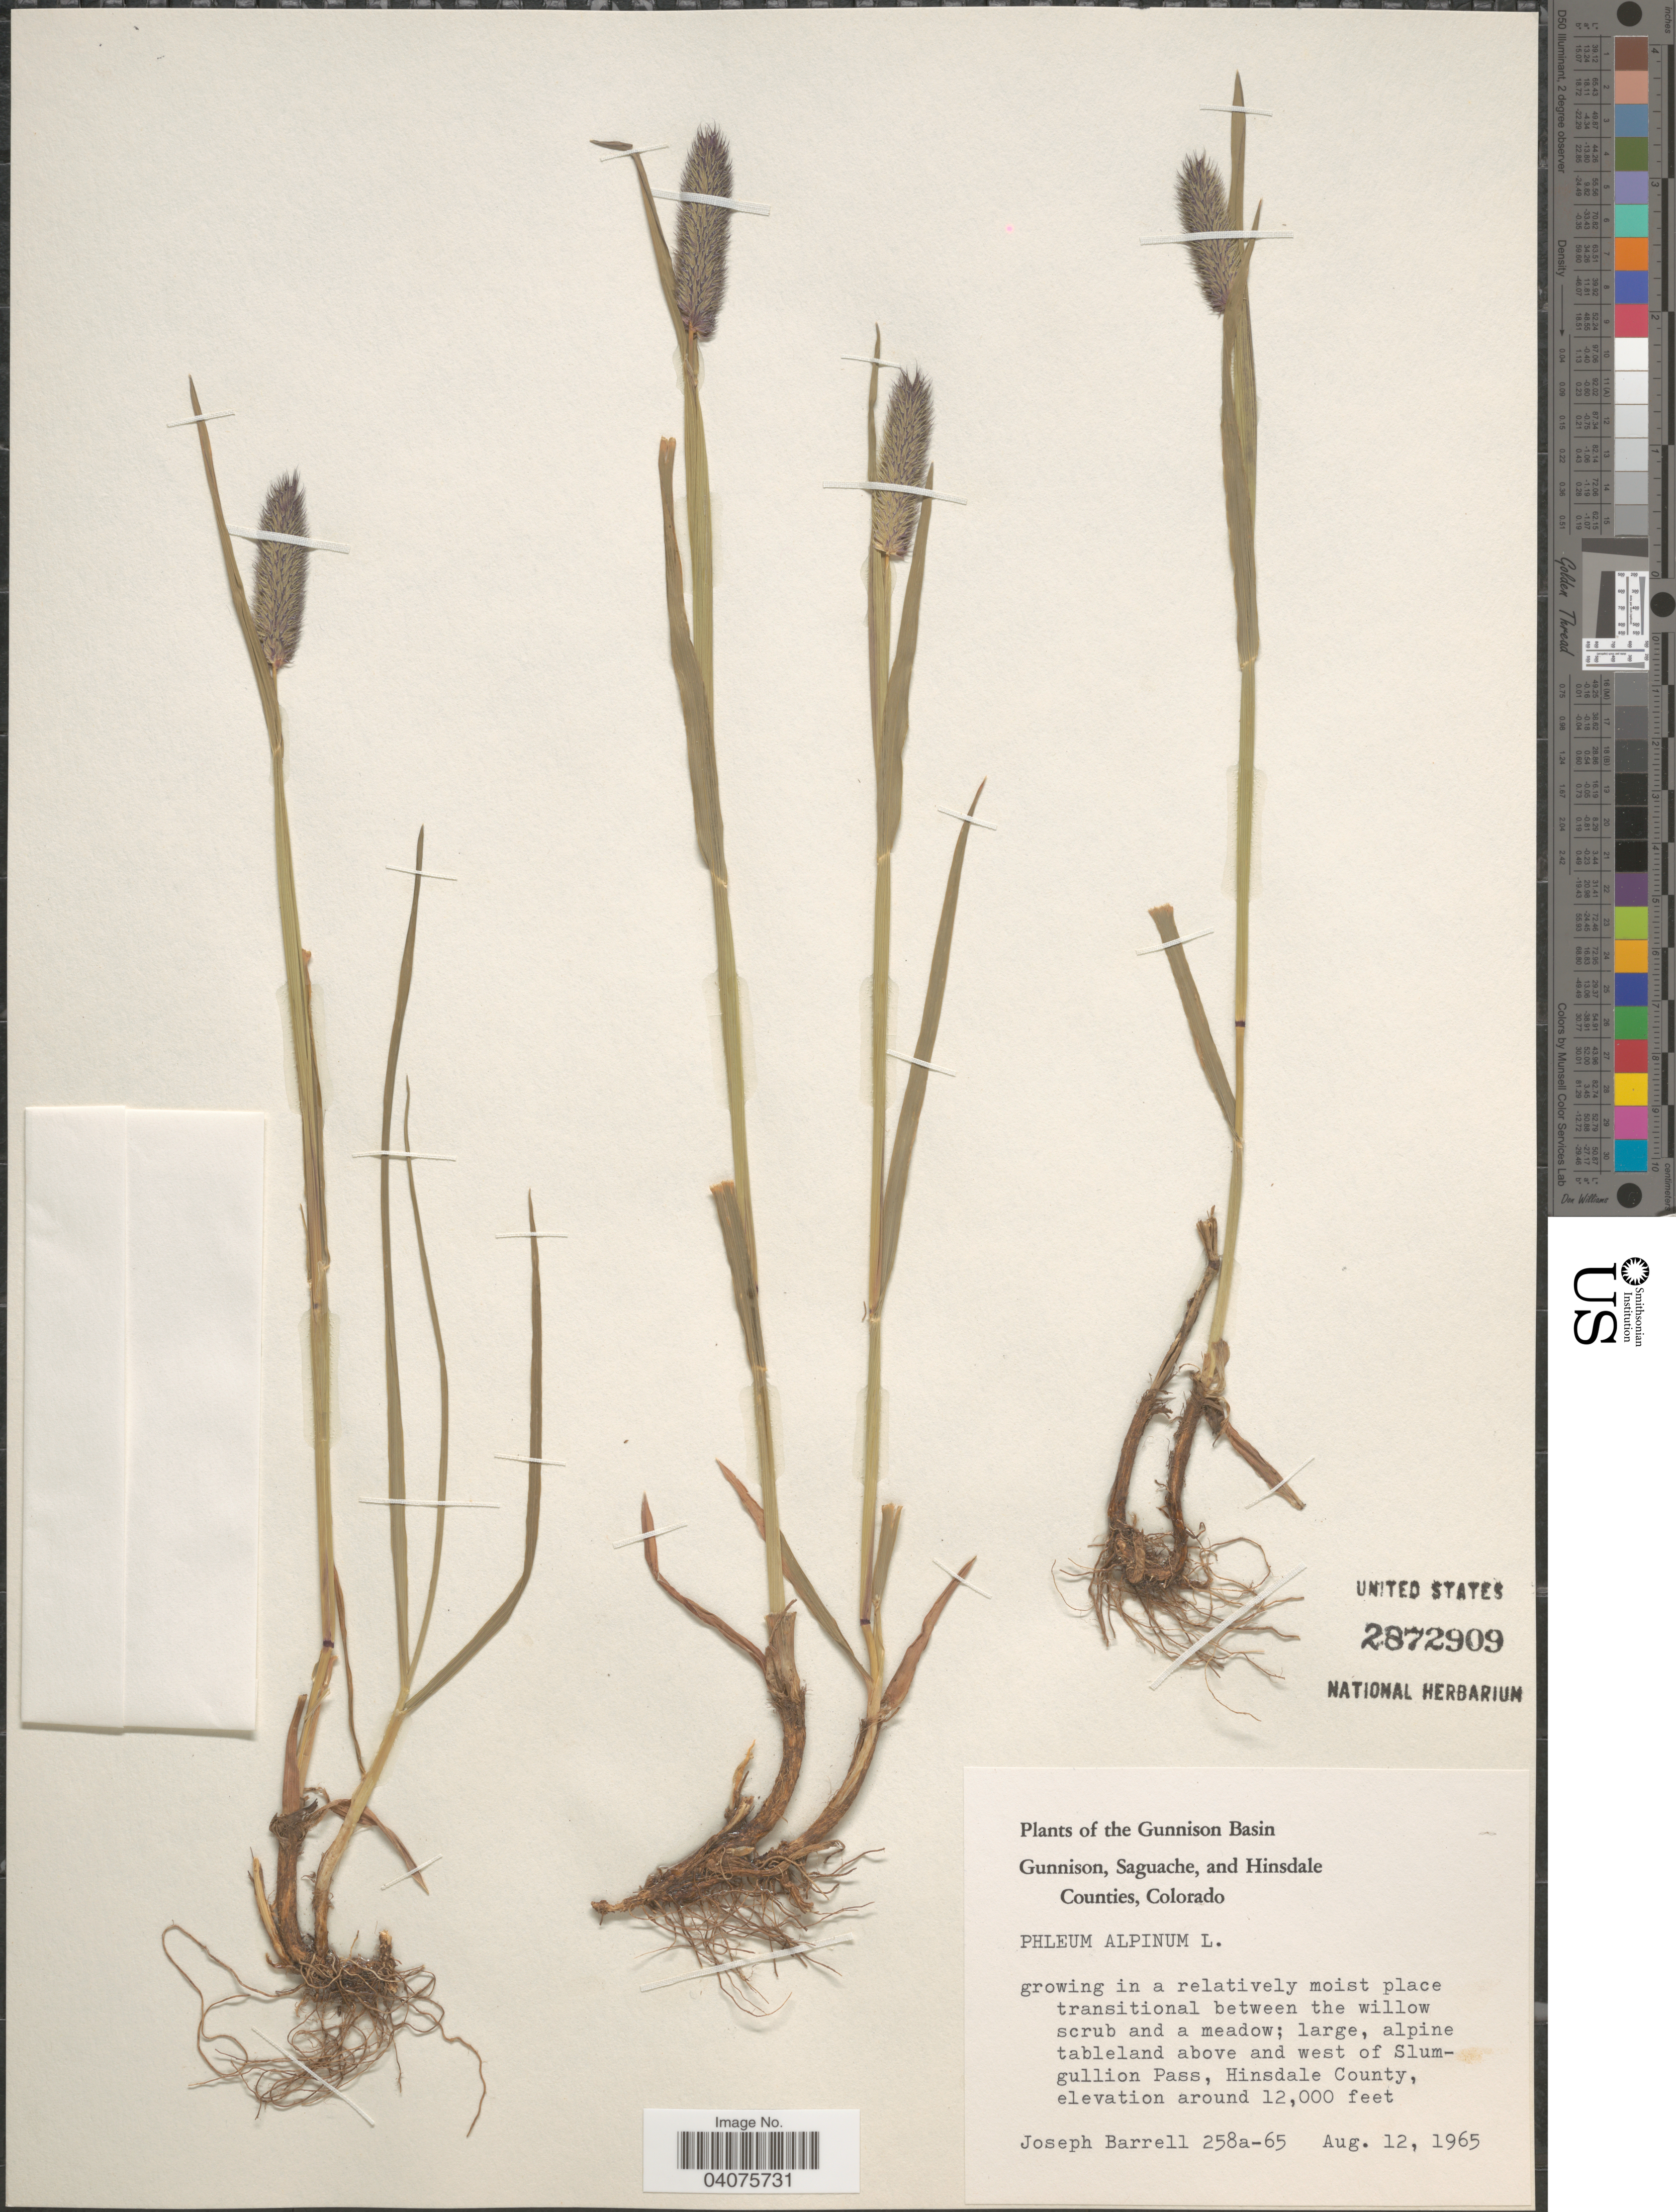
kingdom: Plantae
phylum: Tracheophyta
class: Liliopsida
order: Poales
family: Poaceae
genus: Phleum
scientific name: Phleum alpinum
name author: L.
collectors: J. Barrell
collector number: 258a-65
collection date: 1965-08-12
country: United States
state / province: Colorado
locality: The Gunnison Basin. Large, alpine tableland above and west of Slumgullion Pass, Hinsdale County.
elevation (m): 3658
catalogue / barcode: US 2872909